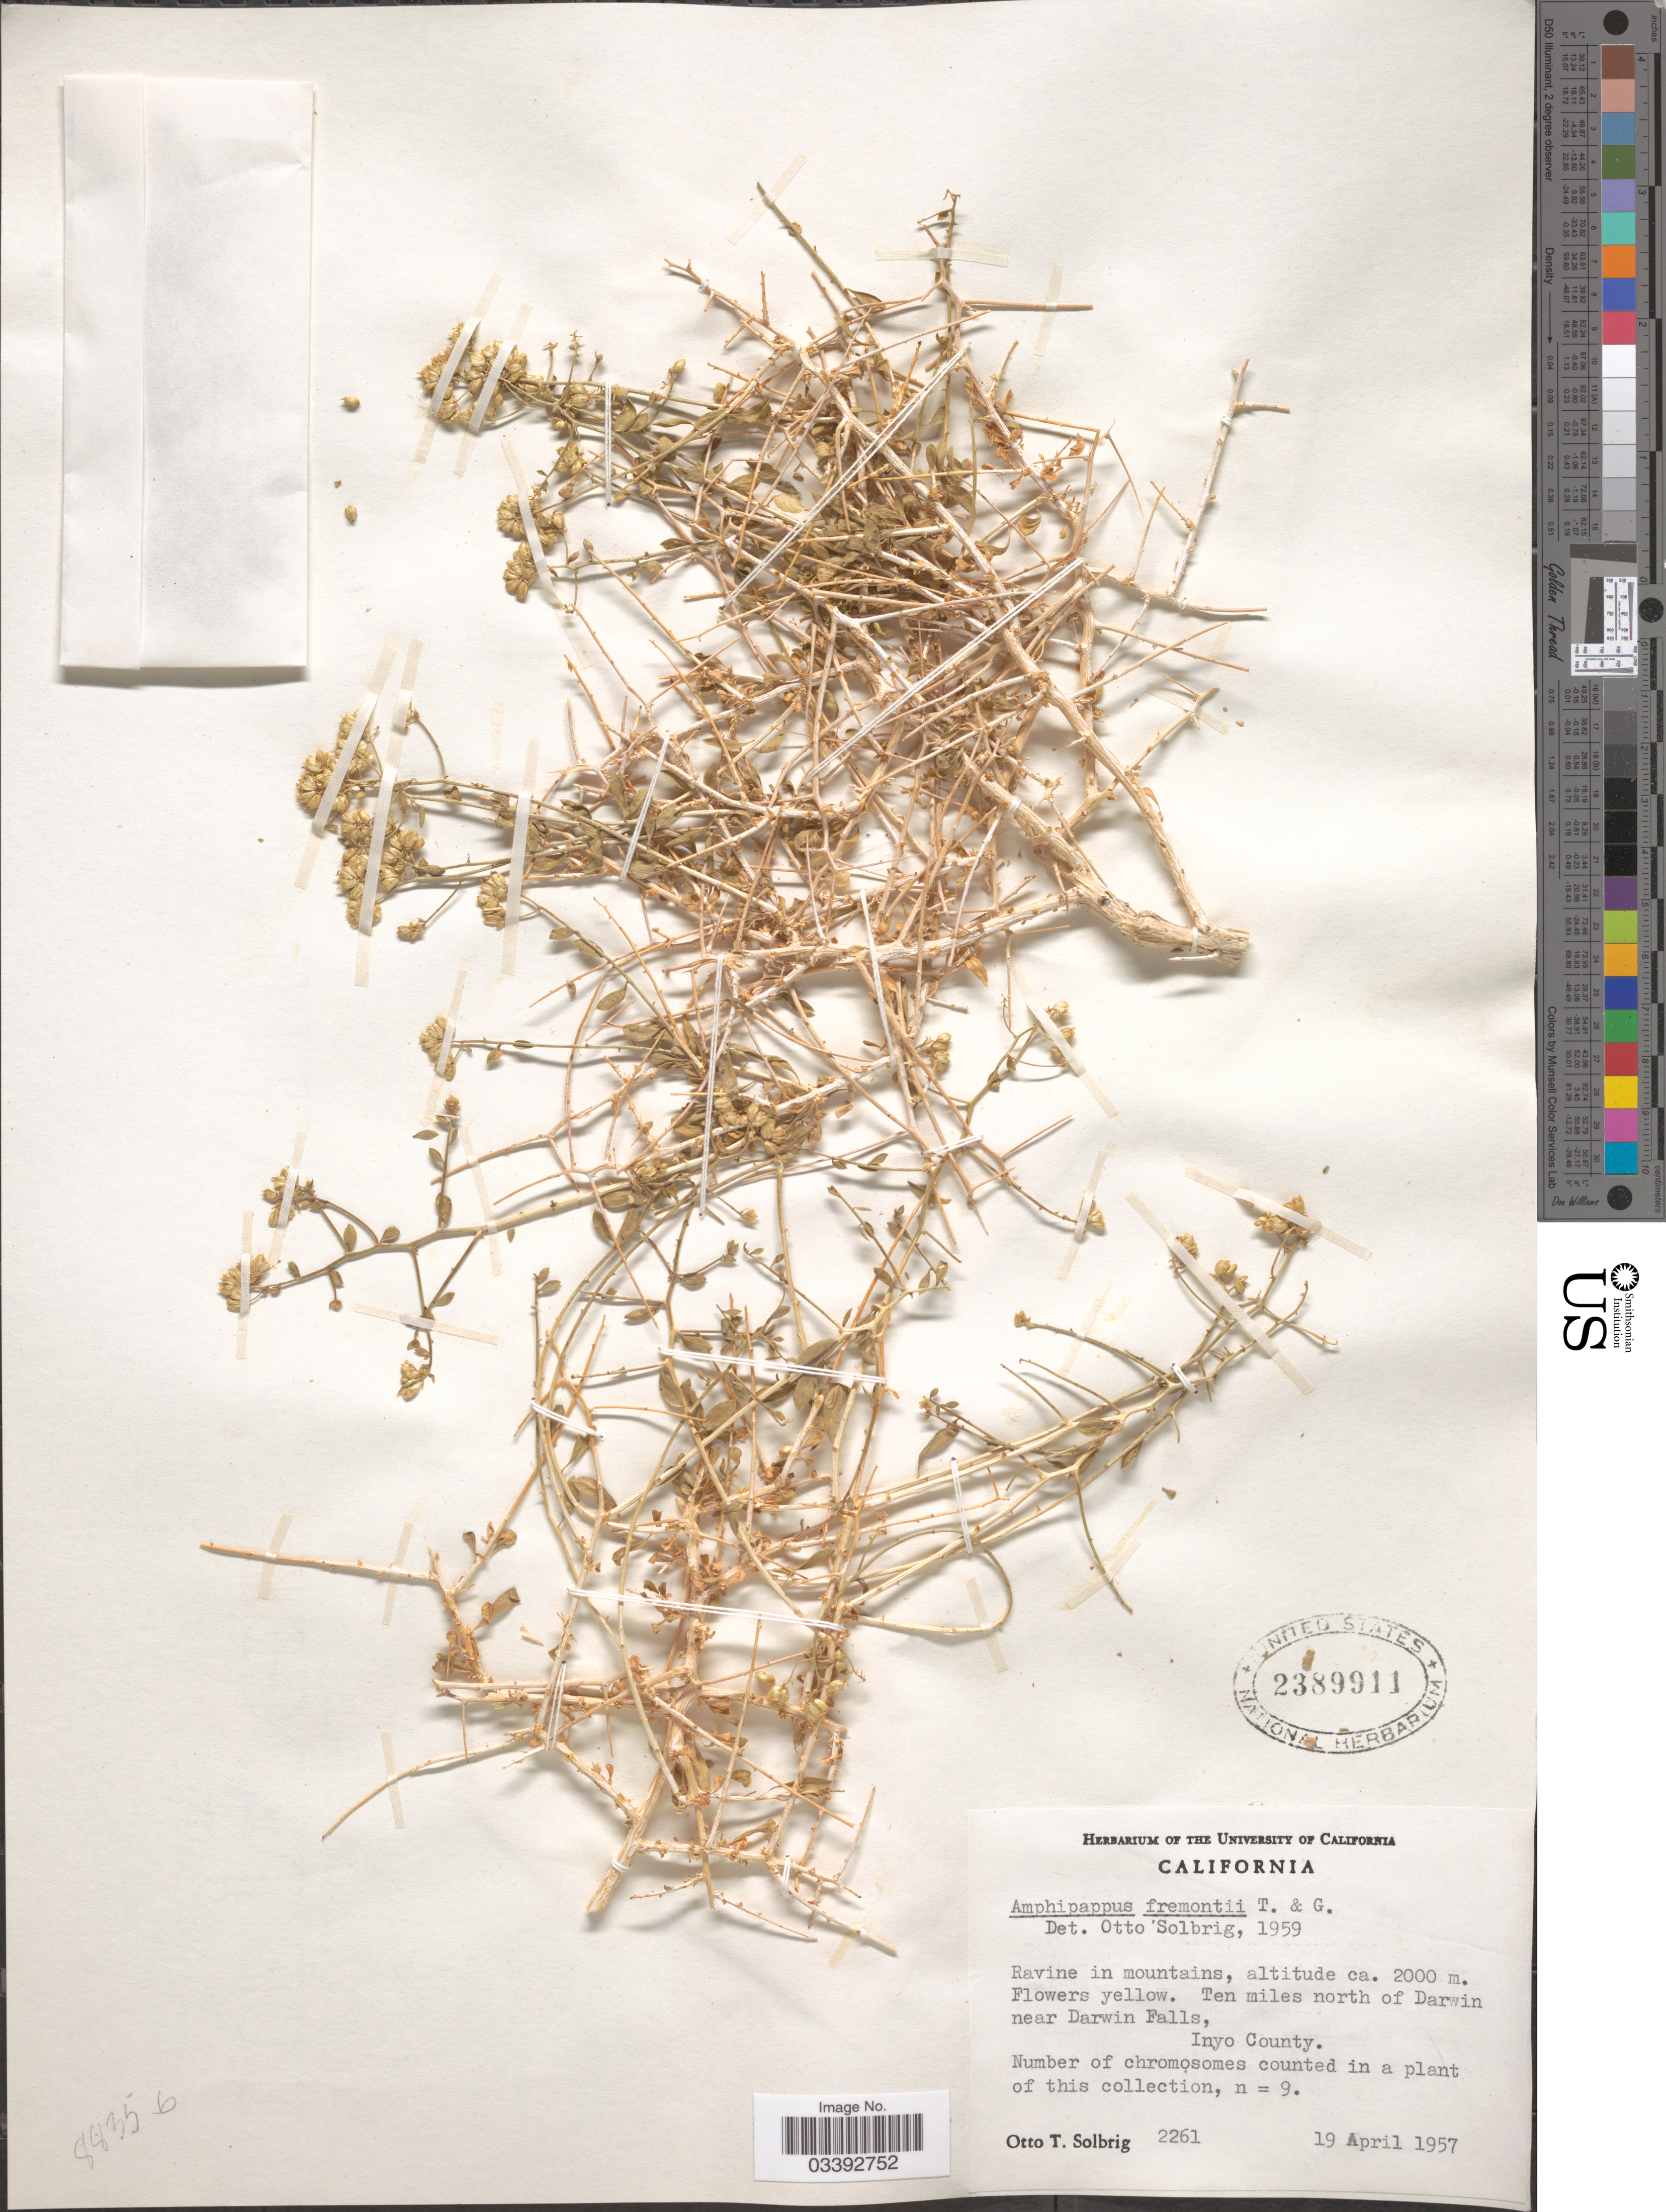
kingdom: Plantae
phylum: Tracheophyta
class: Magnoliopsida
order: Asterales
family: Asteraceae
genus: Amphipappus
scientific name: Amphipappus fremontii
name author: Torr. & A. Gray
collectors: O. T. Solbrig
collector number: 2261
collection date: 1957-04-19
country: United States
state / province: California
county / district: Inyo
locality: Ravine in mountains. Ten miles north of Darwin near Darwin Falls, Inyo County.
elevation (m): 2000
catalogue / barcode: US 2389911